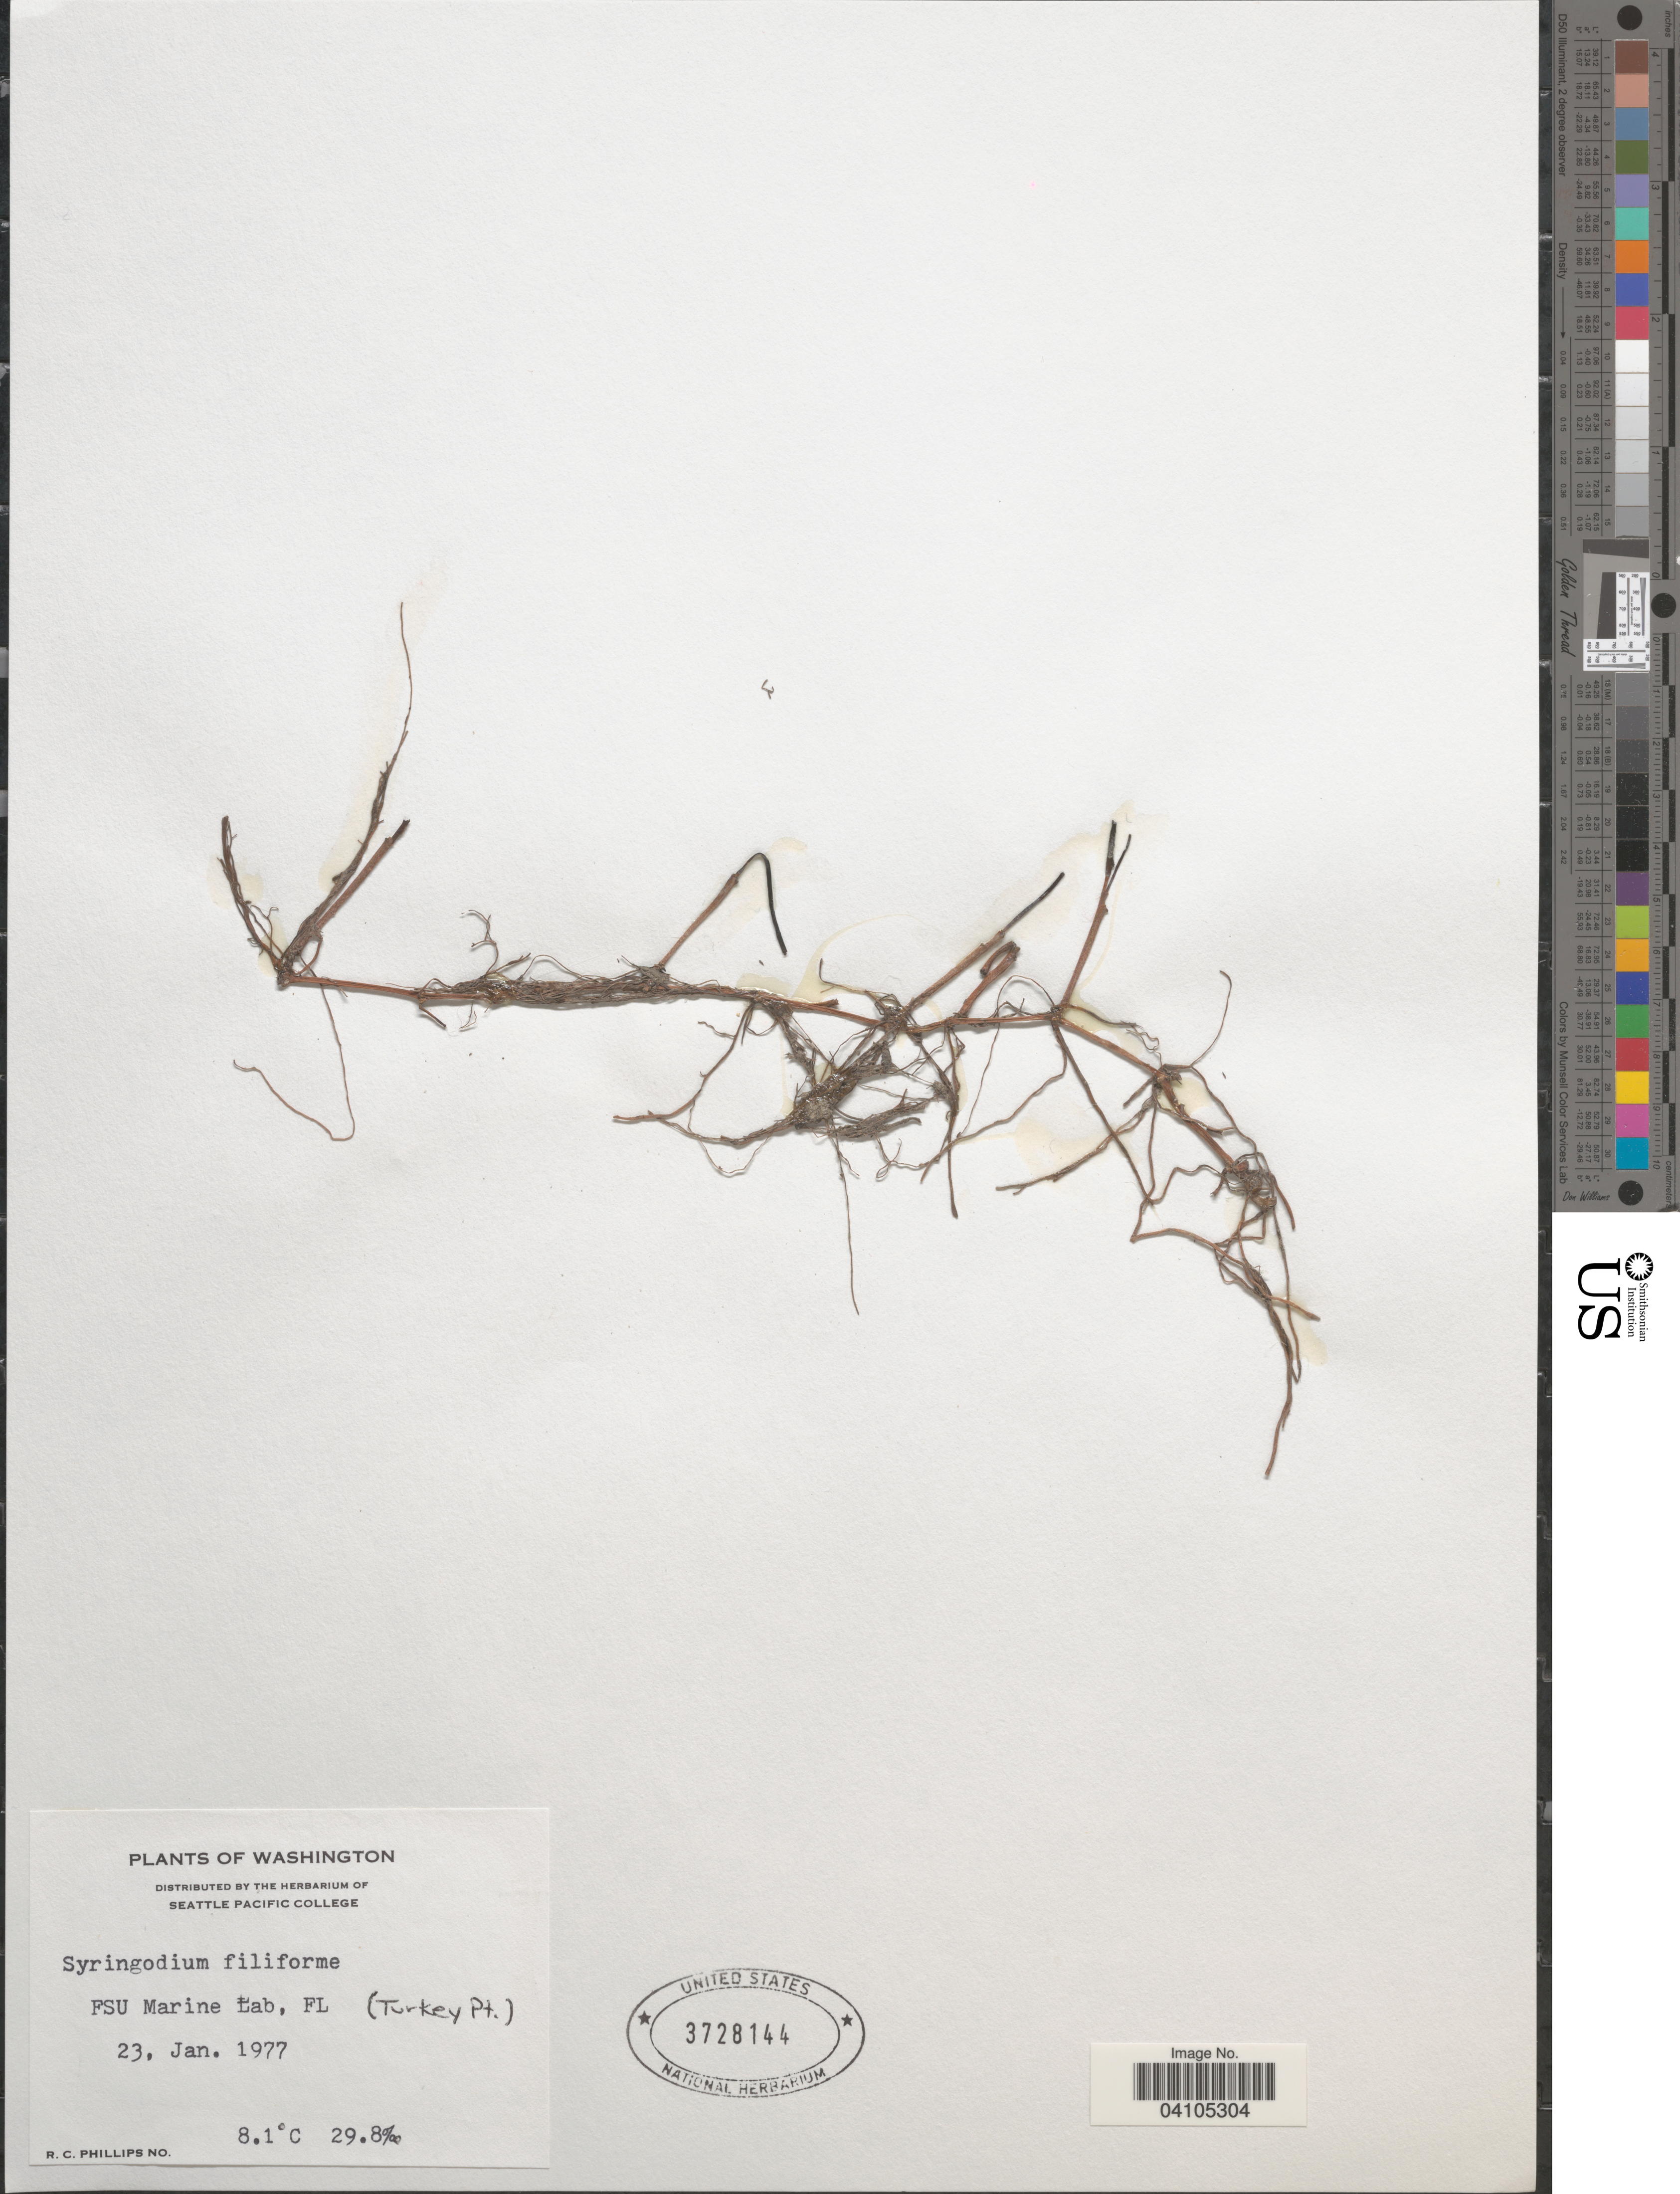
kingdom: Plantae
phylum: Tracheophyta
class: Liliopsida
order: Alismatales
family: Cymodoceaceae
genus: Syringodium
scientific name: Syringodium filiforme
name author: Kütz.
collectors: R. C. Phillips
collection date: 1977-01-23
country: United States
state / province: Florida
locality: FSU Marine Lab, (Turkey Pt.).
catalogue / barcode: US 3728144